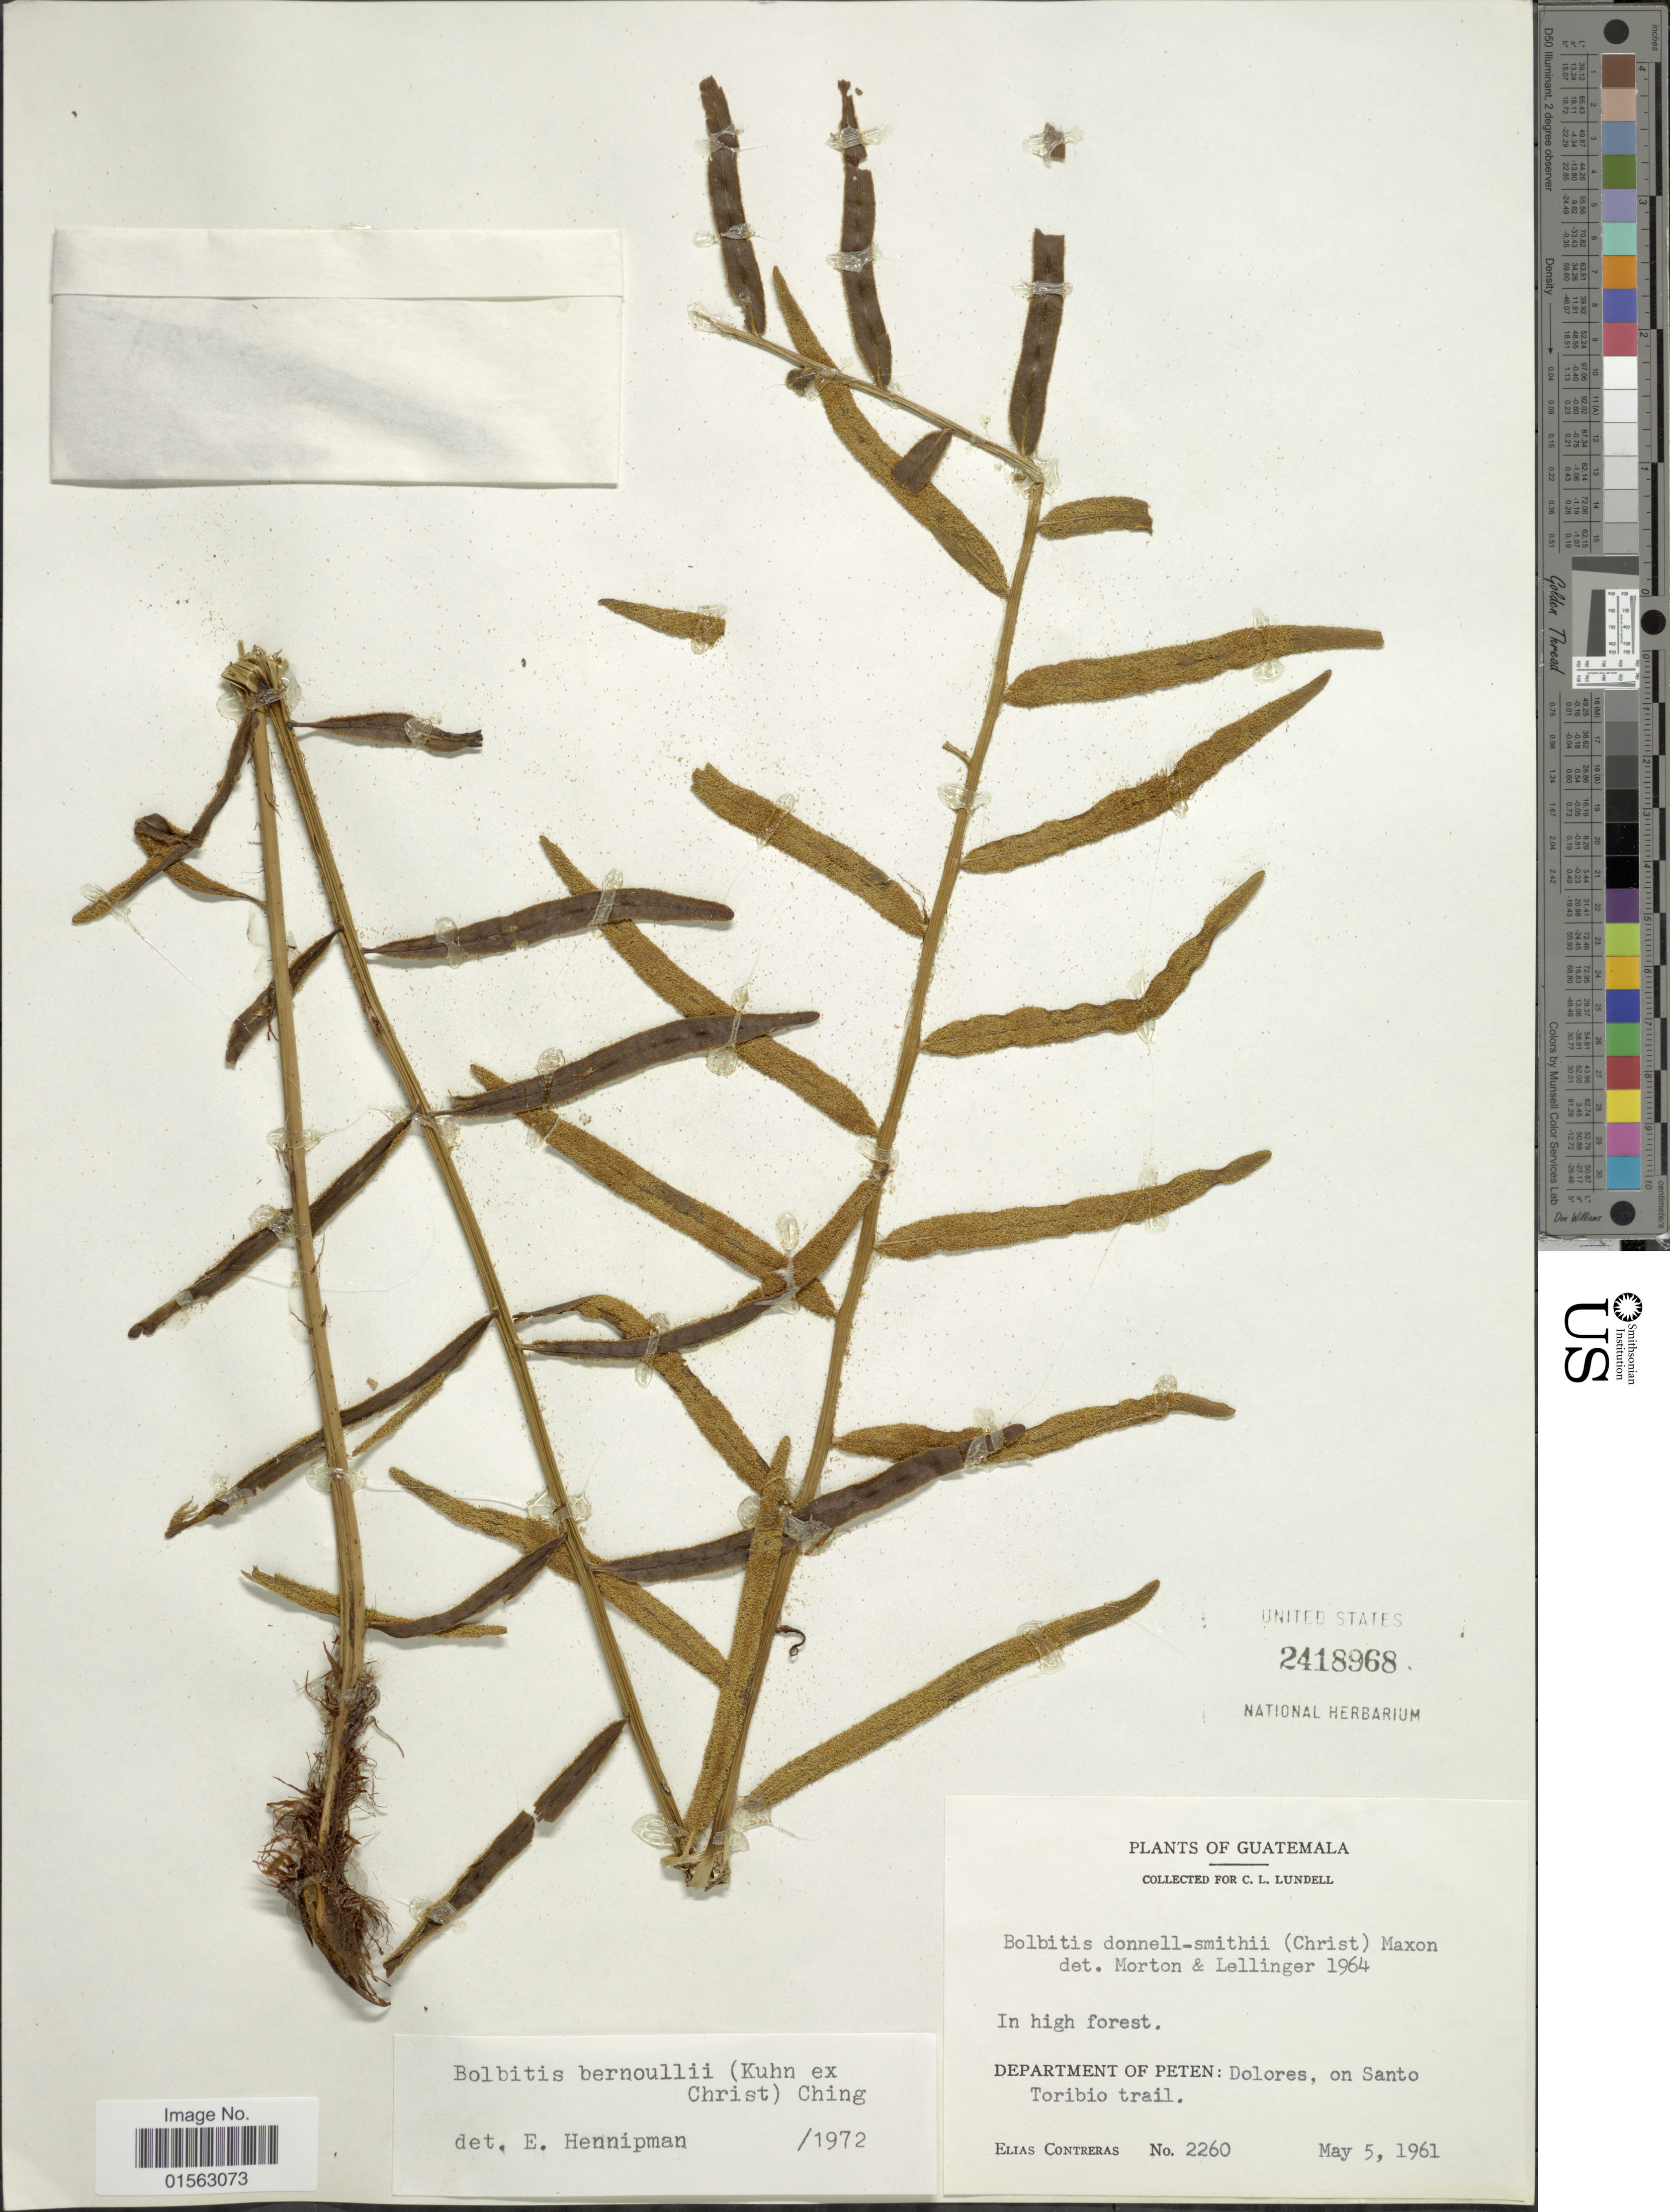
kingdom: Plantae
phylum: Tracheophyta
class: Polypodiopsida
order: Polypodiales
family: Dryopteridaceae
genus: Mickelia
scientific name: Mickelia bernoullii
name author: (Kuhn ex Christ) R.C. Moran et al.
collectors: E. Contreras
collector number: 2260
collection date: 1961-05-05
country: Guatemala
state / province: El Petén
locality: Guatemala, Department of Peten: Dolores, on Santo Toribio trail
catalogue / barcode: US 2418968